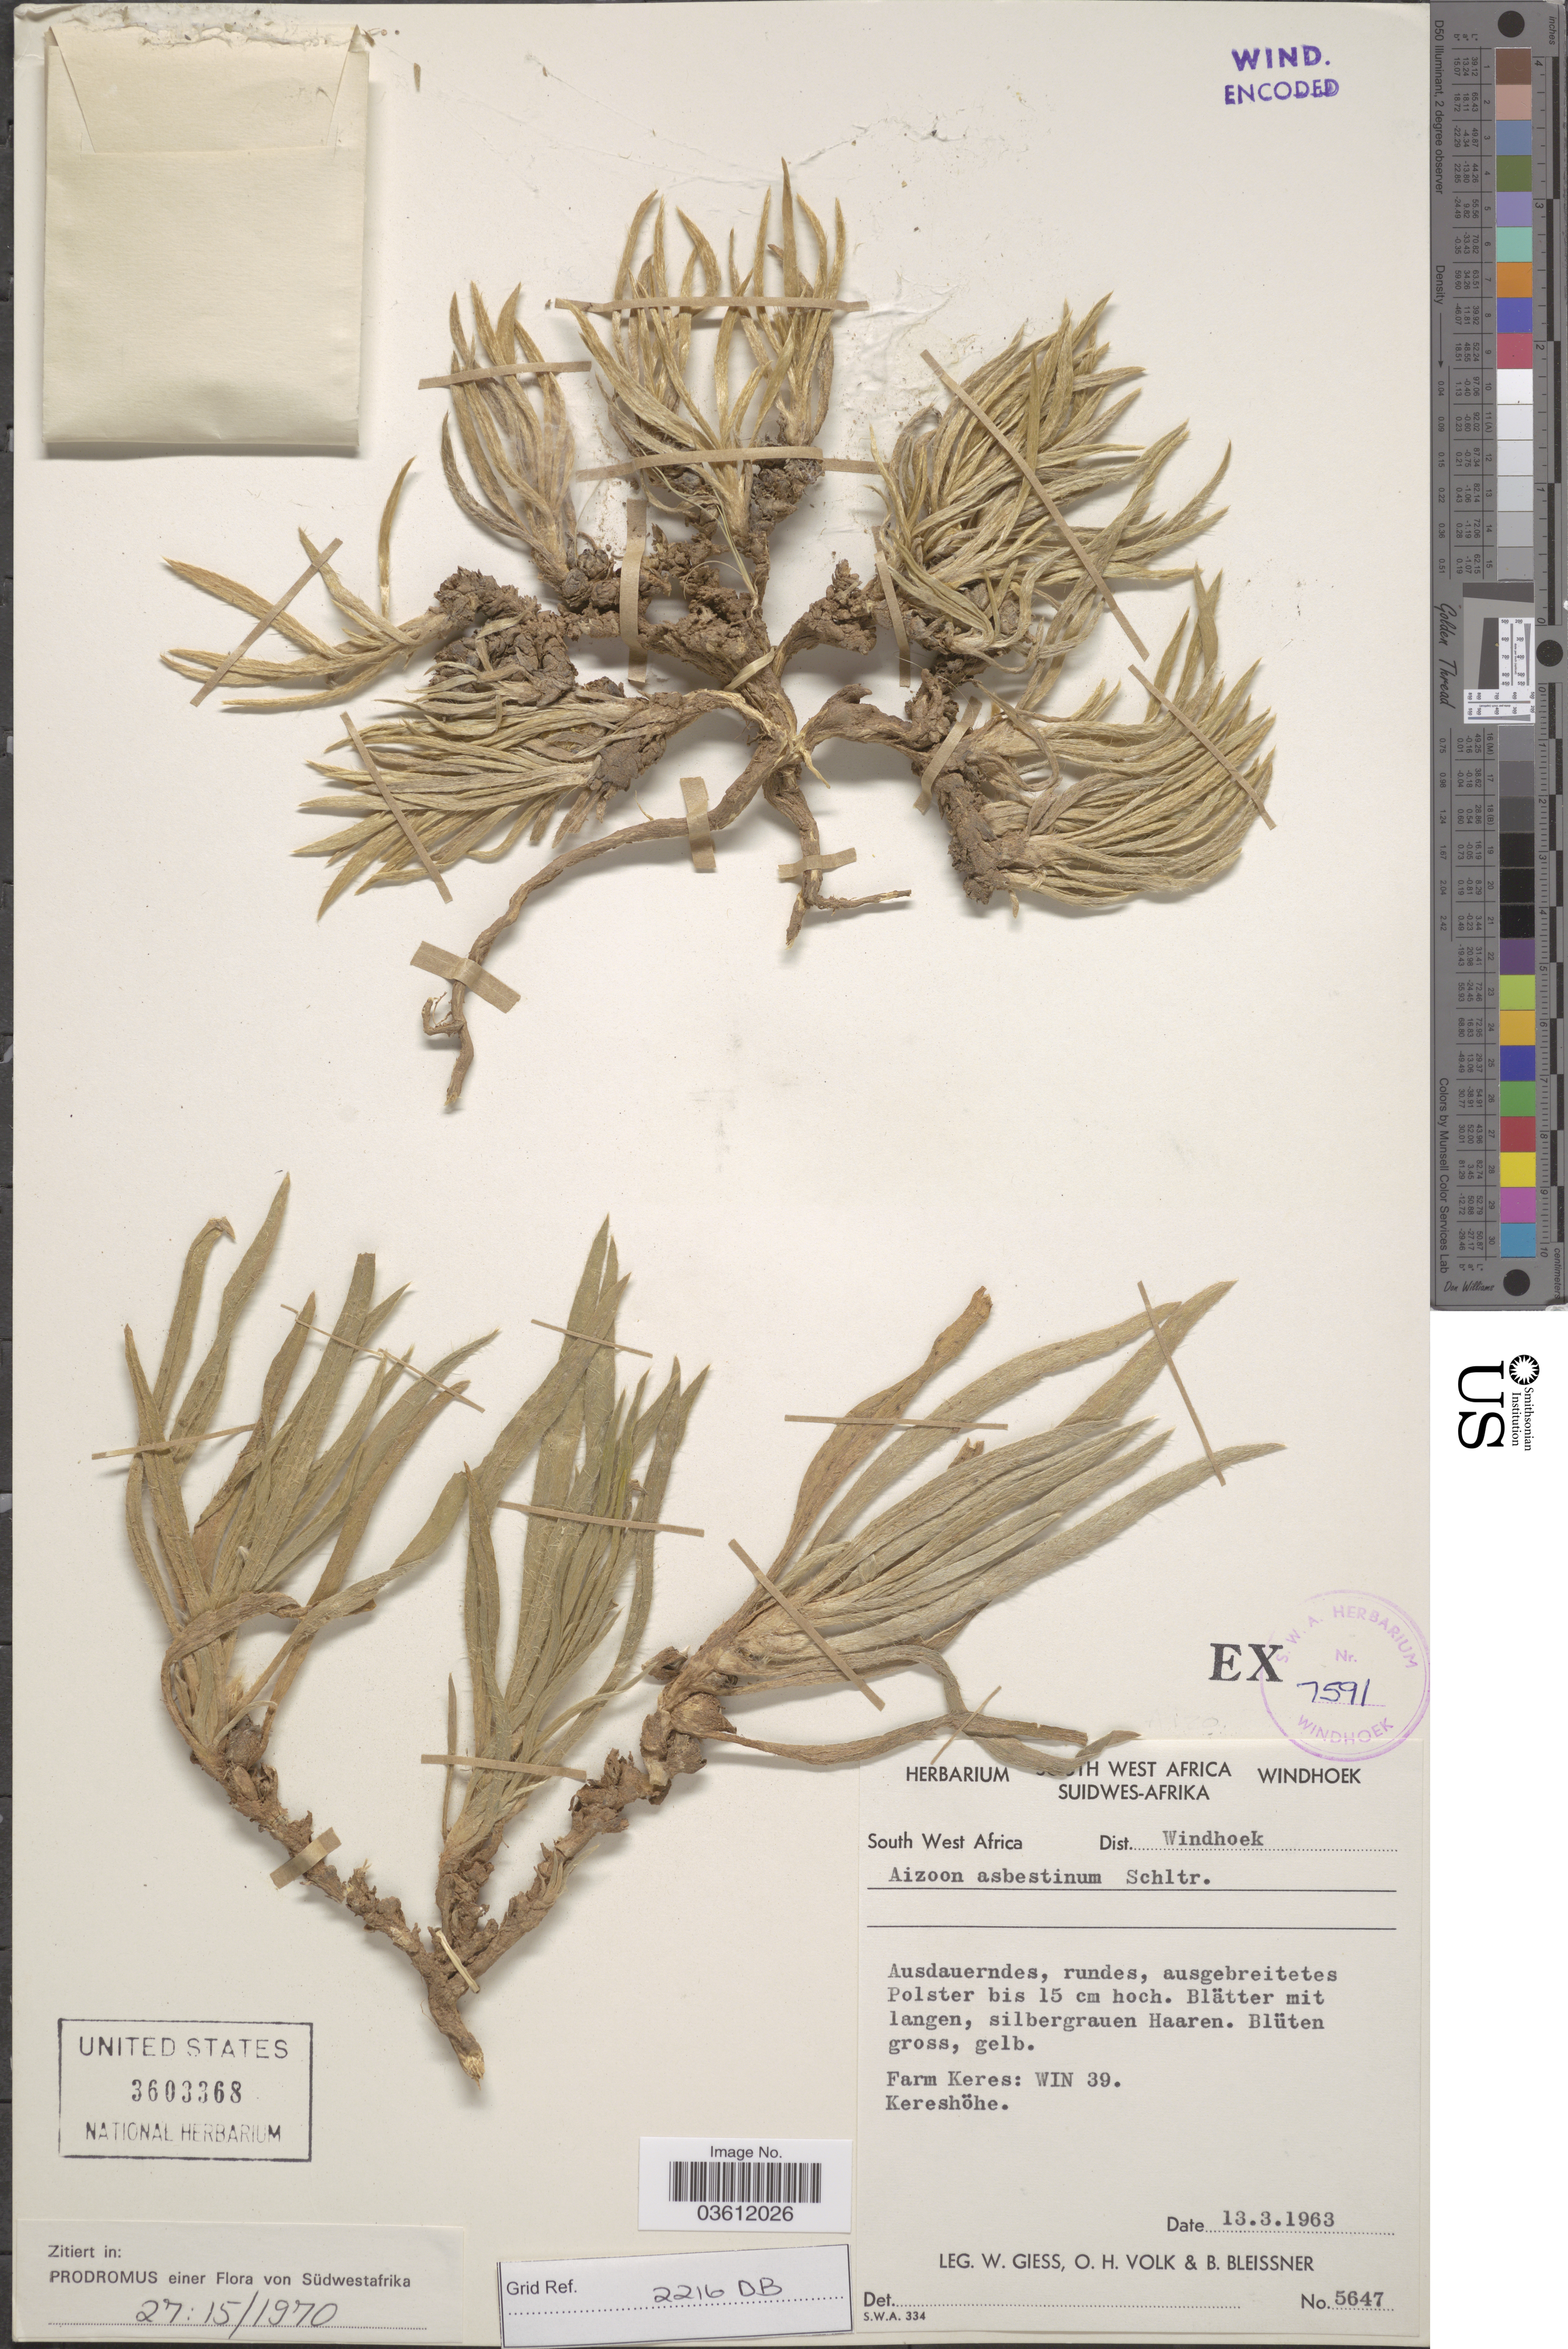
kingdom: Plantae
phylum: Tracheophyta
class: Magnoliopsida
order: Caryophyllales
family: Aizoaceae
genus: Aizoon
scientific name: Aizoon asbestinum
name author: Schltr.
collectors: W. Giess, O. Volk & B. Bleissner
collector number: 5647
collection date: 1963-03-13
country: Namibia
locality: South West Africa. Dist. Windhoek. Farm Keres: WIN 39. Kereshöhe.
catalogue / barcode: US 3603368